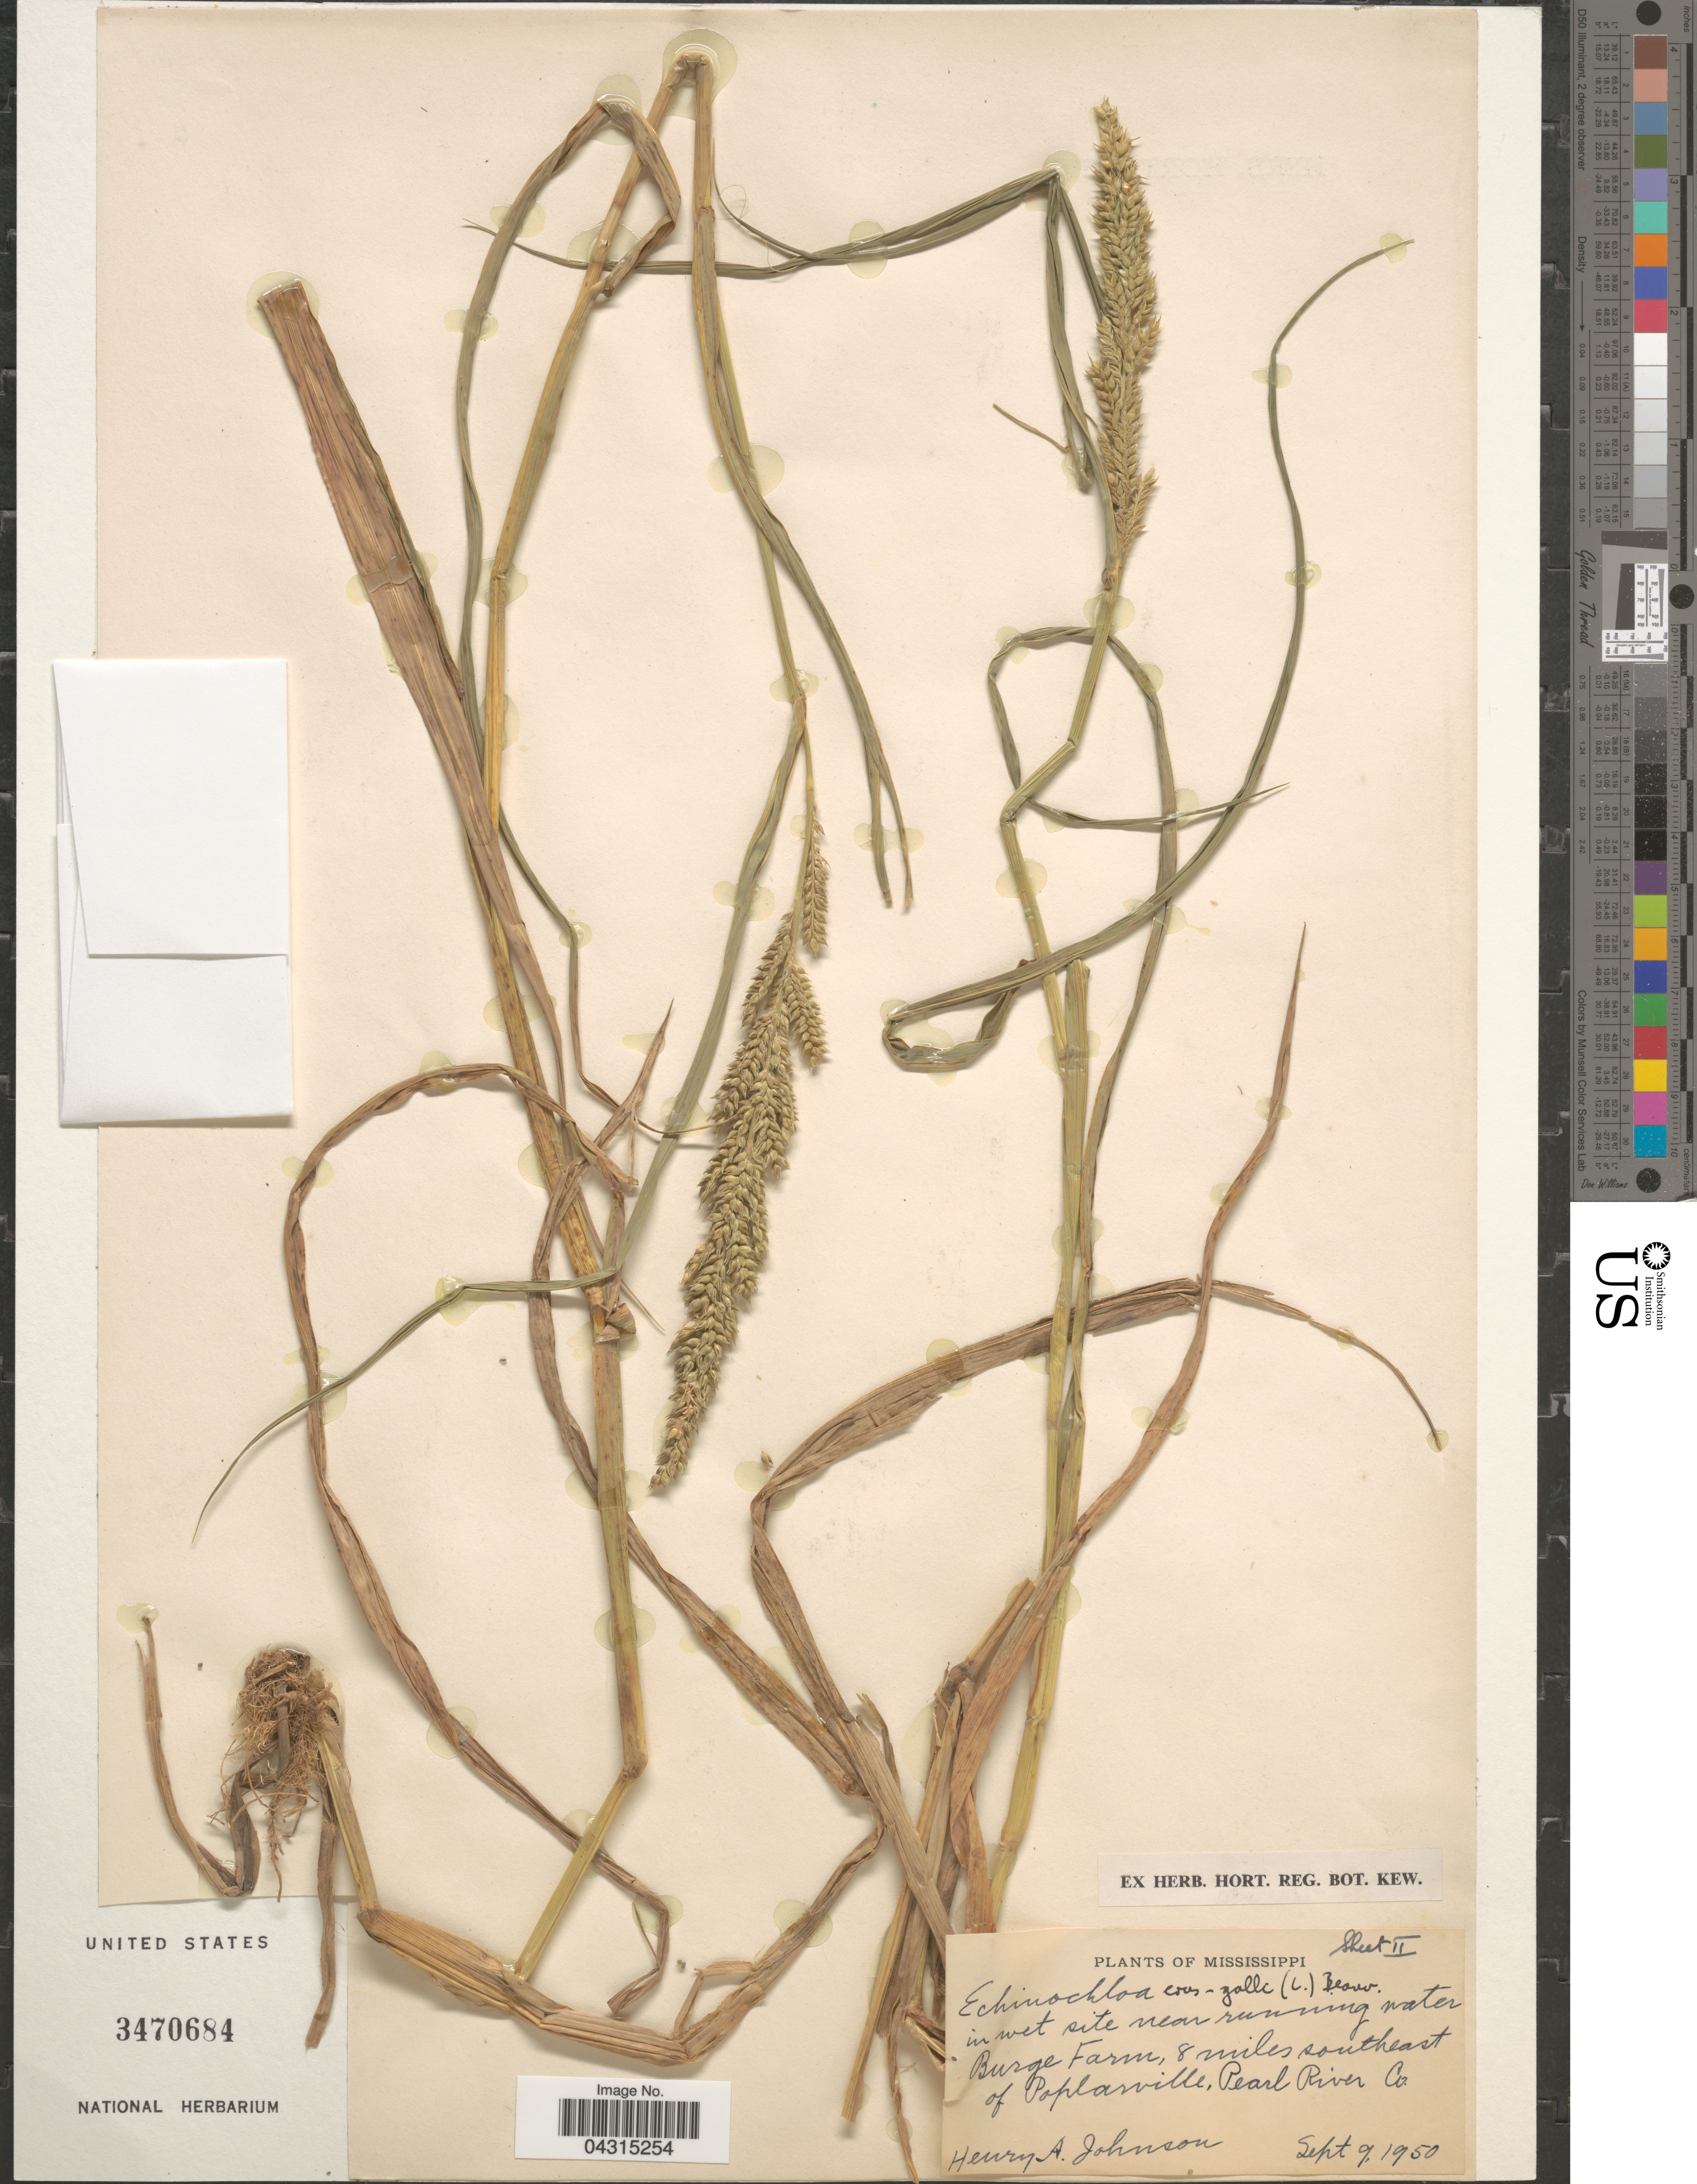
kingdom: Plantae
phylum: Tracheophyta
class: Liliopsida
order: Poales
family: Poaceae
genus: Echinochloa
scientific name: Echinochloa crus-galli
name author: (L.) P. Beauv.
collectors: H. Johnson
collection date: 1950-09-09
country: United States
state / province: Mississippi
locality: Burge Farm, 8 miles southeast of Poplarville, Pearl River Co.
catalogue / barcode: US 3470684